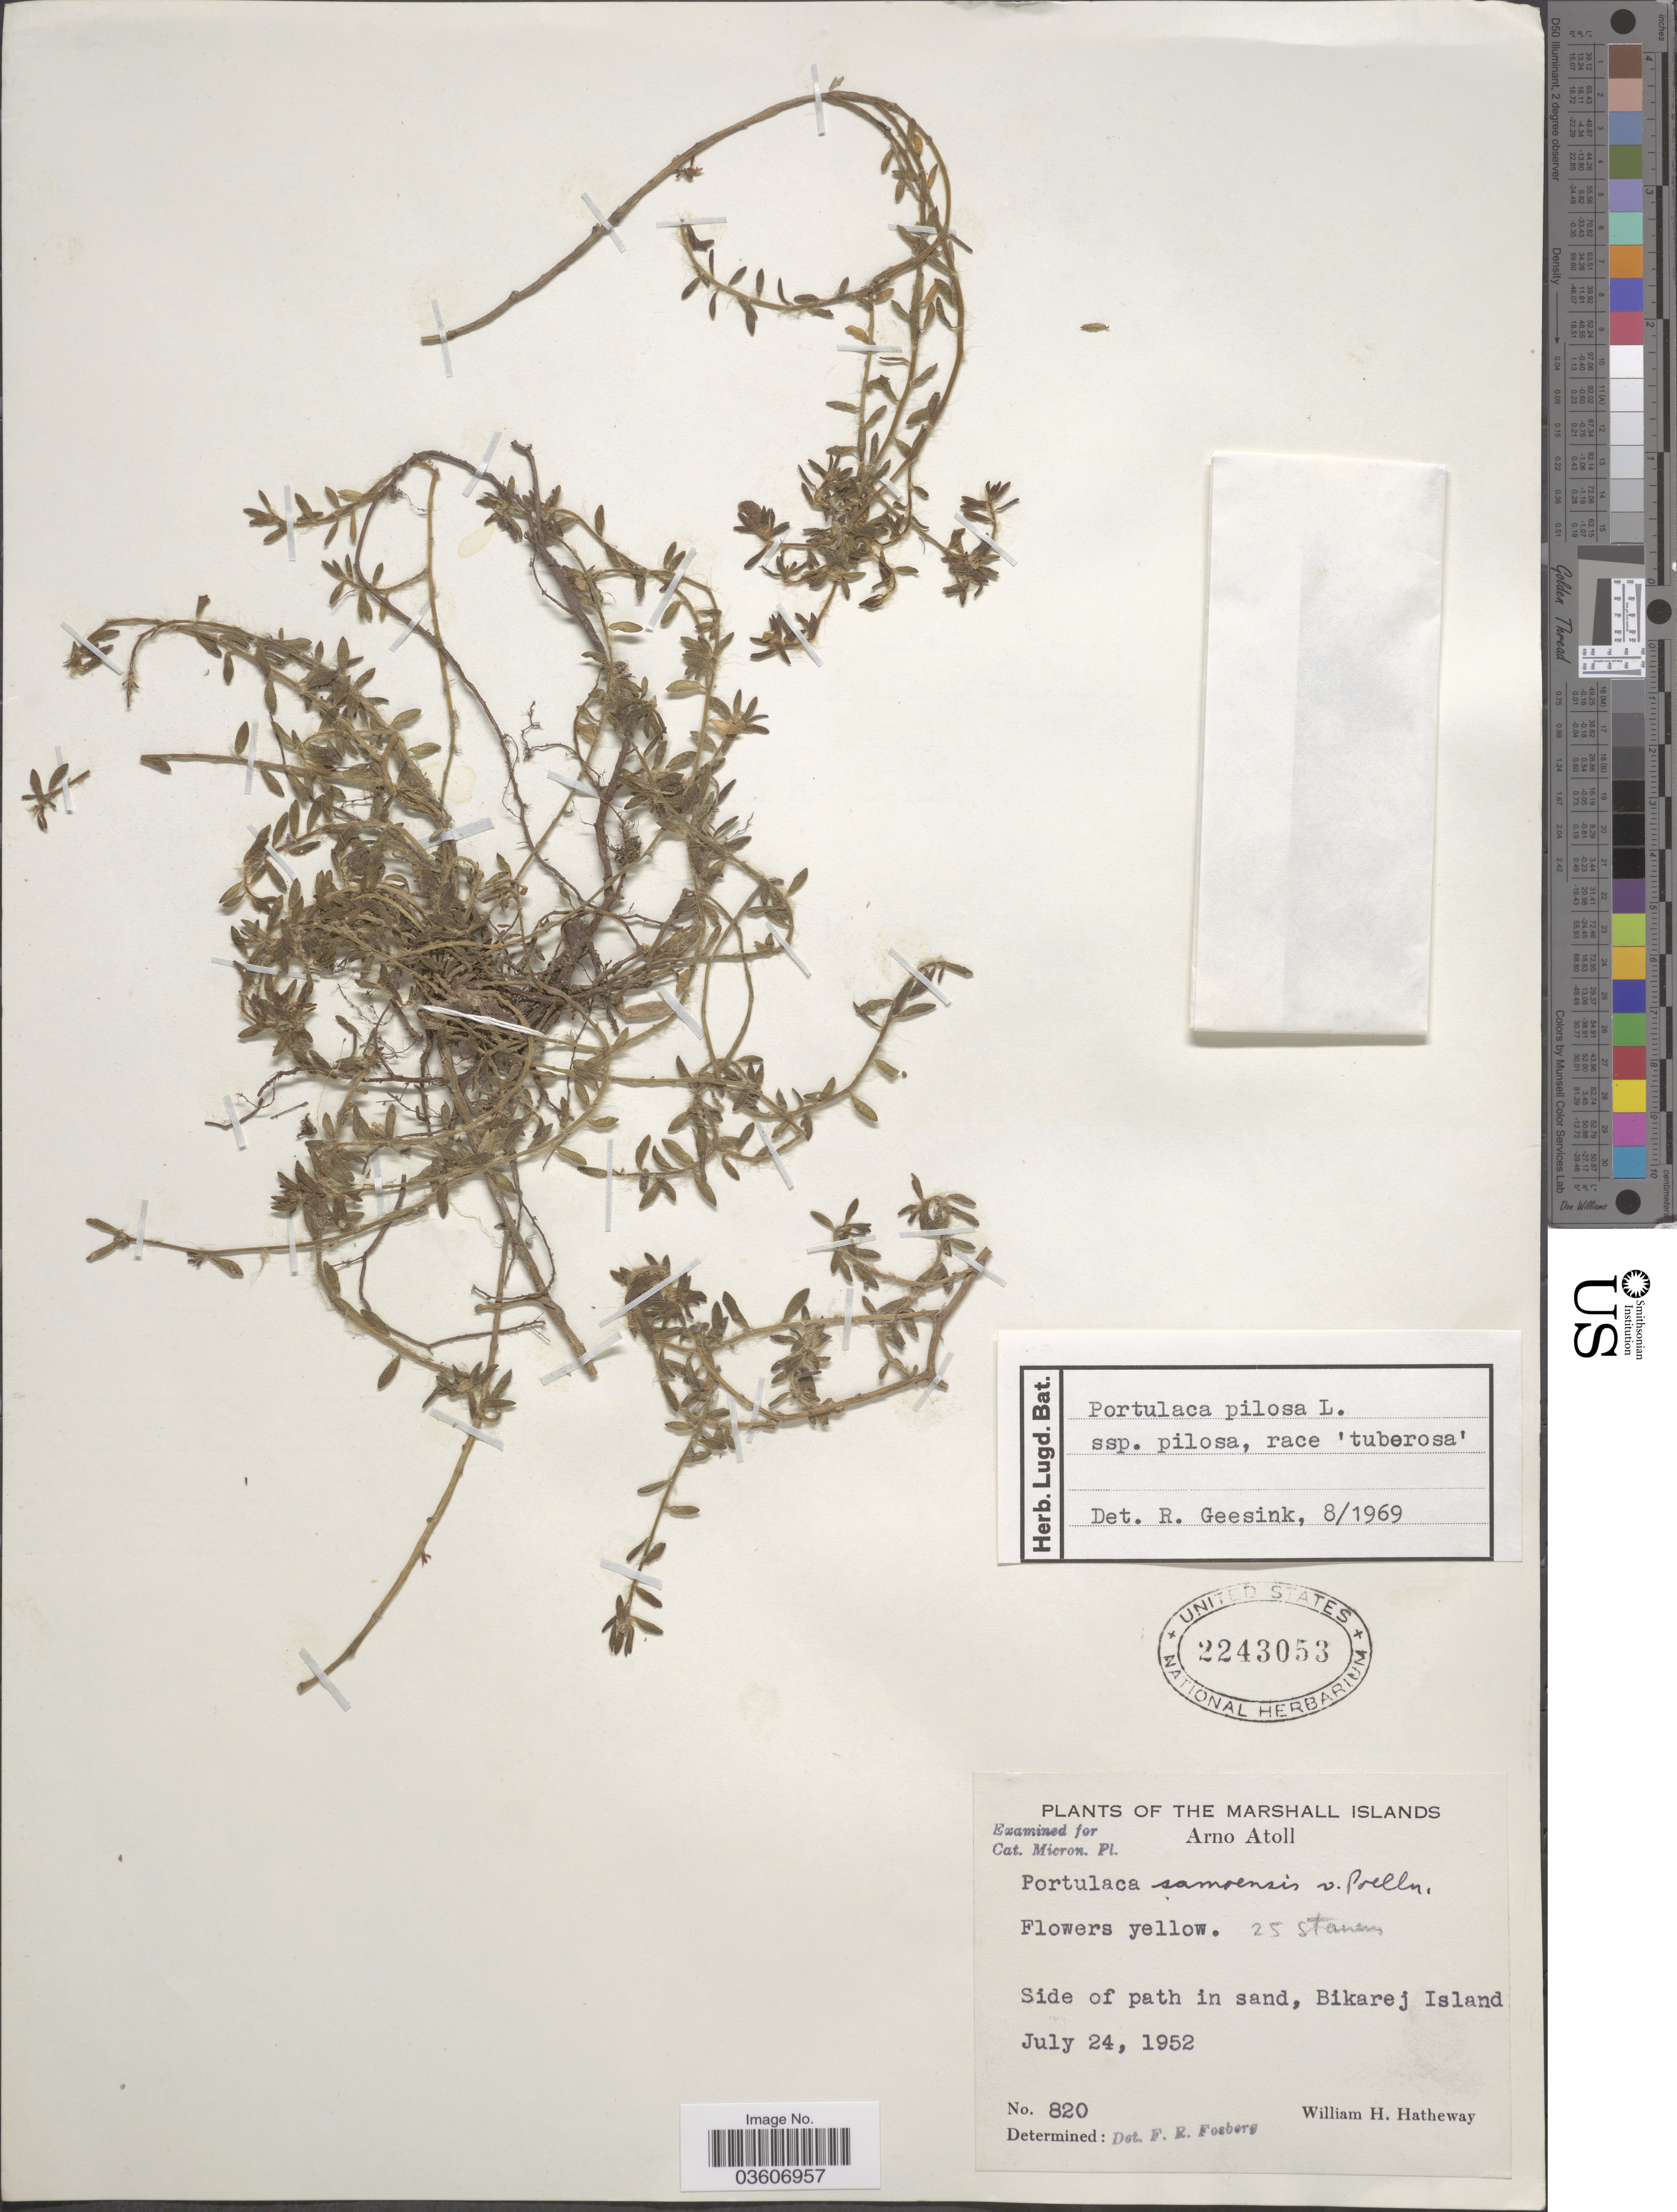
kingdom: Plantae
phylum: Tracheophyta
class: Magnoliopsida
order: Caryophyllales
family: Portulacaceae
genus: Portulaca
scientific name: Portulaca australis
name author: Endl.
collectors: W. H. Hatheway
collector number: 820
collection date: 1952-07-24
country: Marshall Islands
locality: Arno Atoll. Bikarej Island.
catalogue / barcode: US 2243053